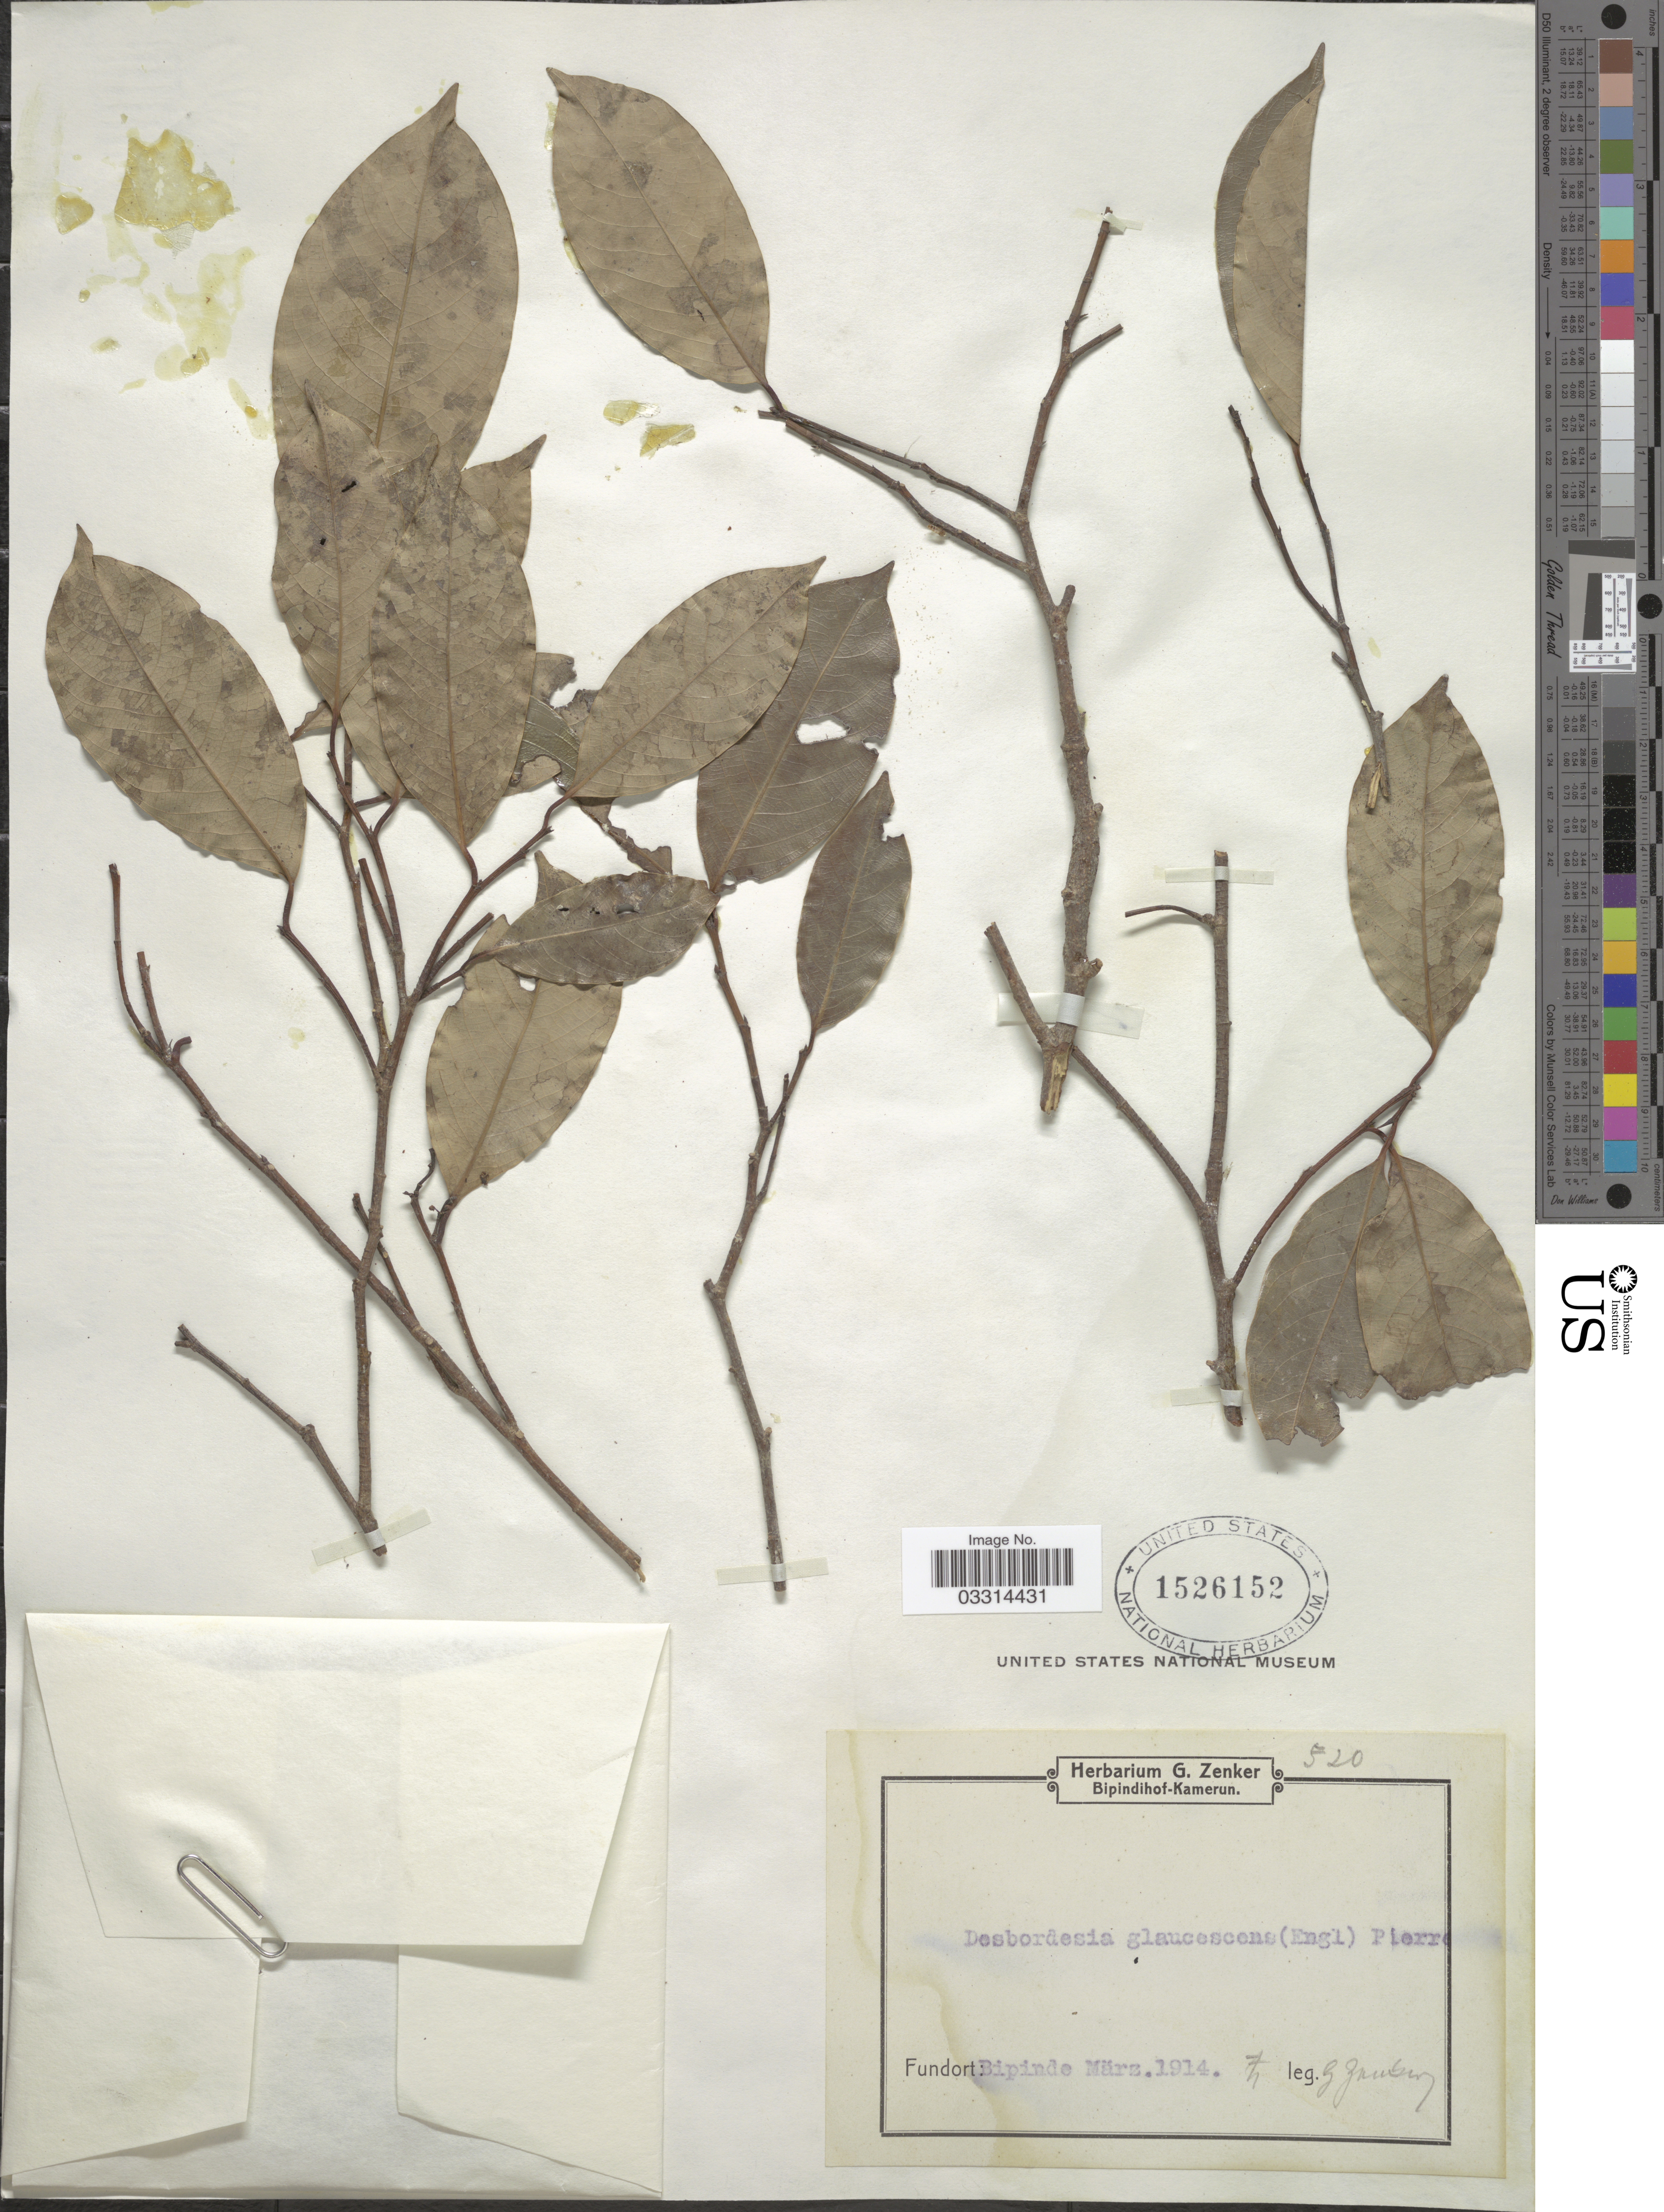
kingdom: Plantae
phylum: Tracheophyta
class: Magnoliopsida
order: Malpighiales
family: Irvingiaceae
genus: Desbordesia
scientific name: Desbordesia glaucescens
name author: (Engl.) Tiegh.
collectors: G. A. Zenker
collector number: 520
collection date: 1914-03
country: Cameroon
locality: Bipinde.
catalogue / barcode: US 1526152